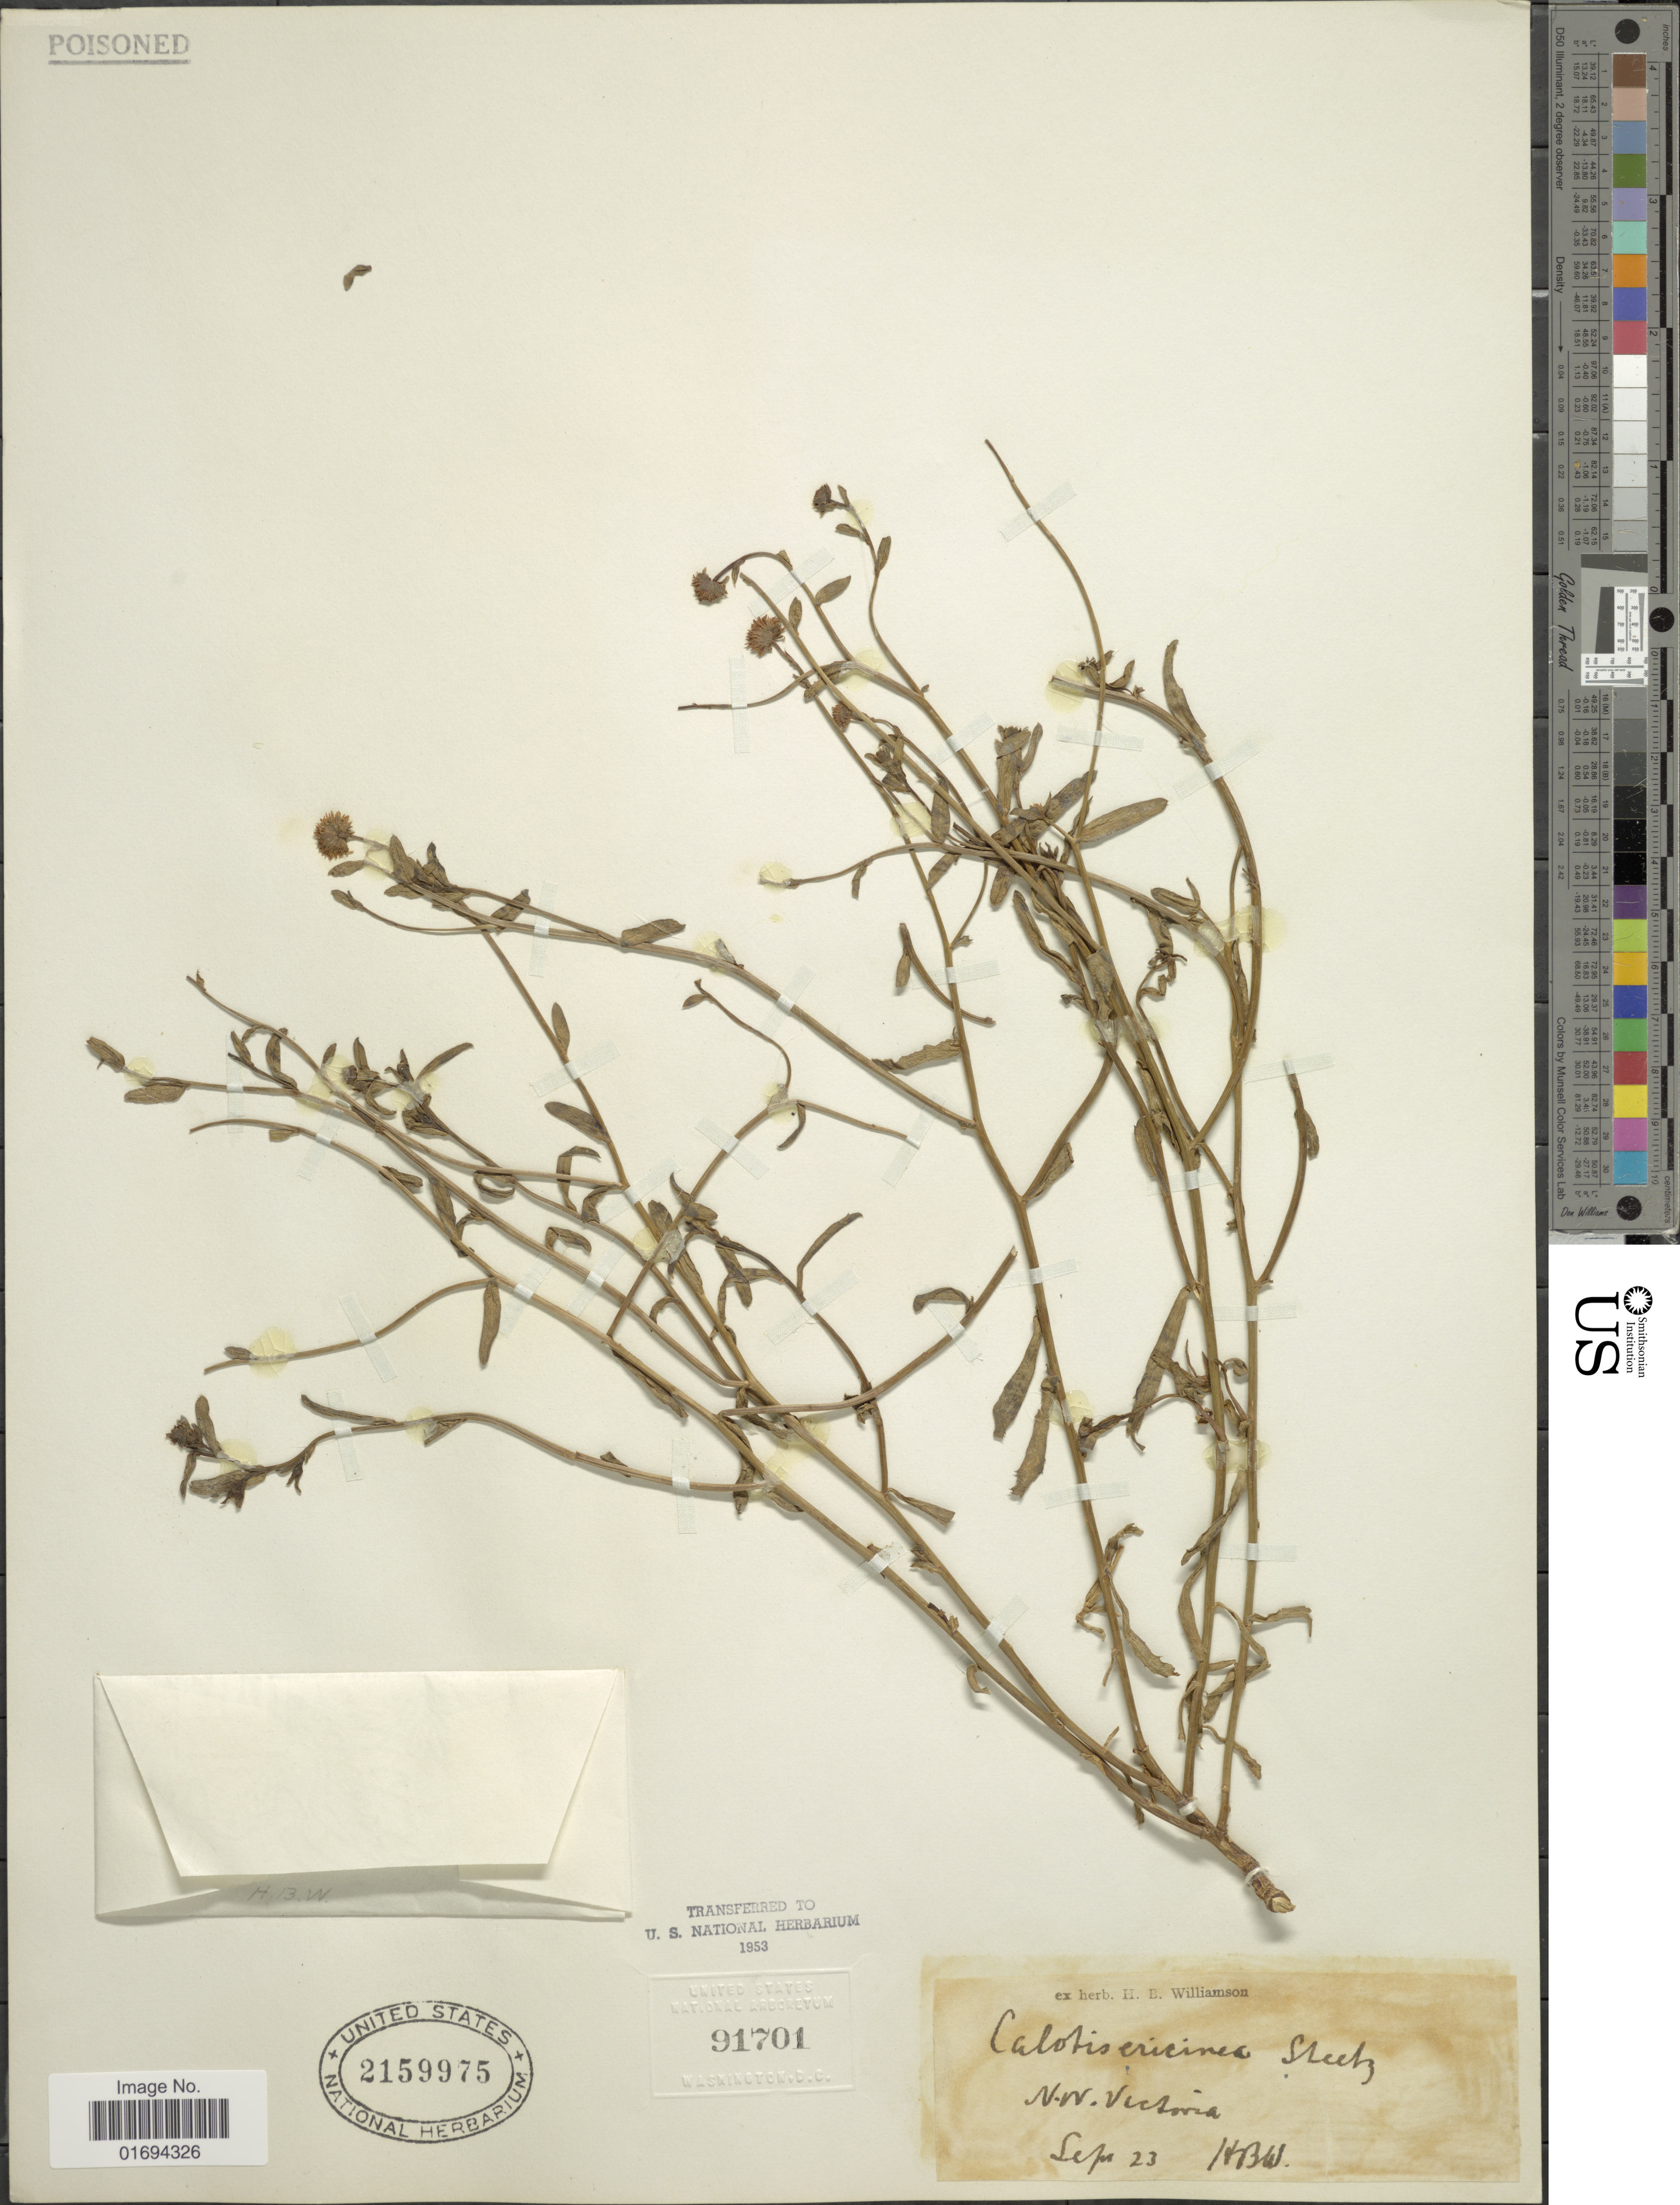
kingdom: Plantae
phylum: Tracheophyta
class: Magnoliopsida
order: Asterales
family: Asteraceae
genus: Calotis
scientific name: Calotis erinacea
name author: Steetz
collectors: H. Williamson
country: Australia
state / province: Victoria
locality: N. W. Victoria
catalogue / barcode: US 2159975